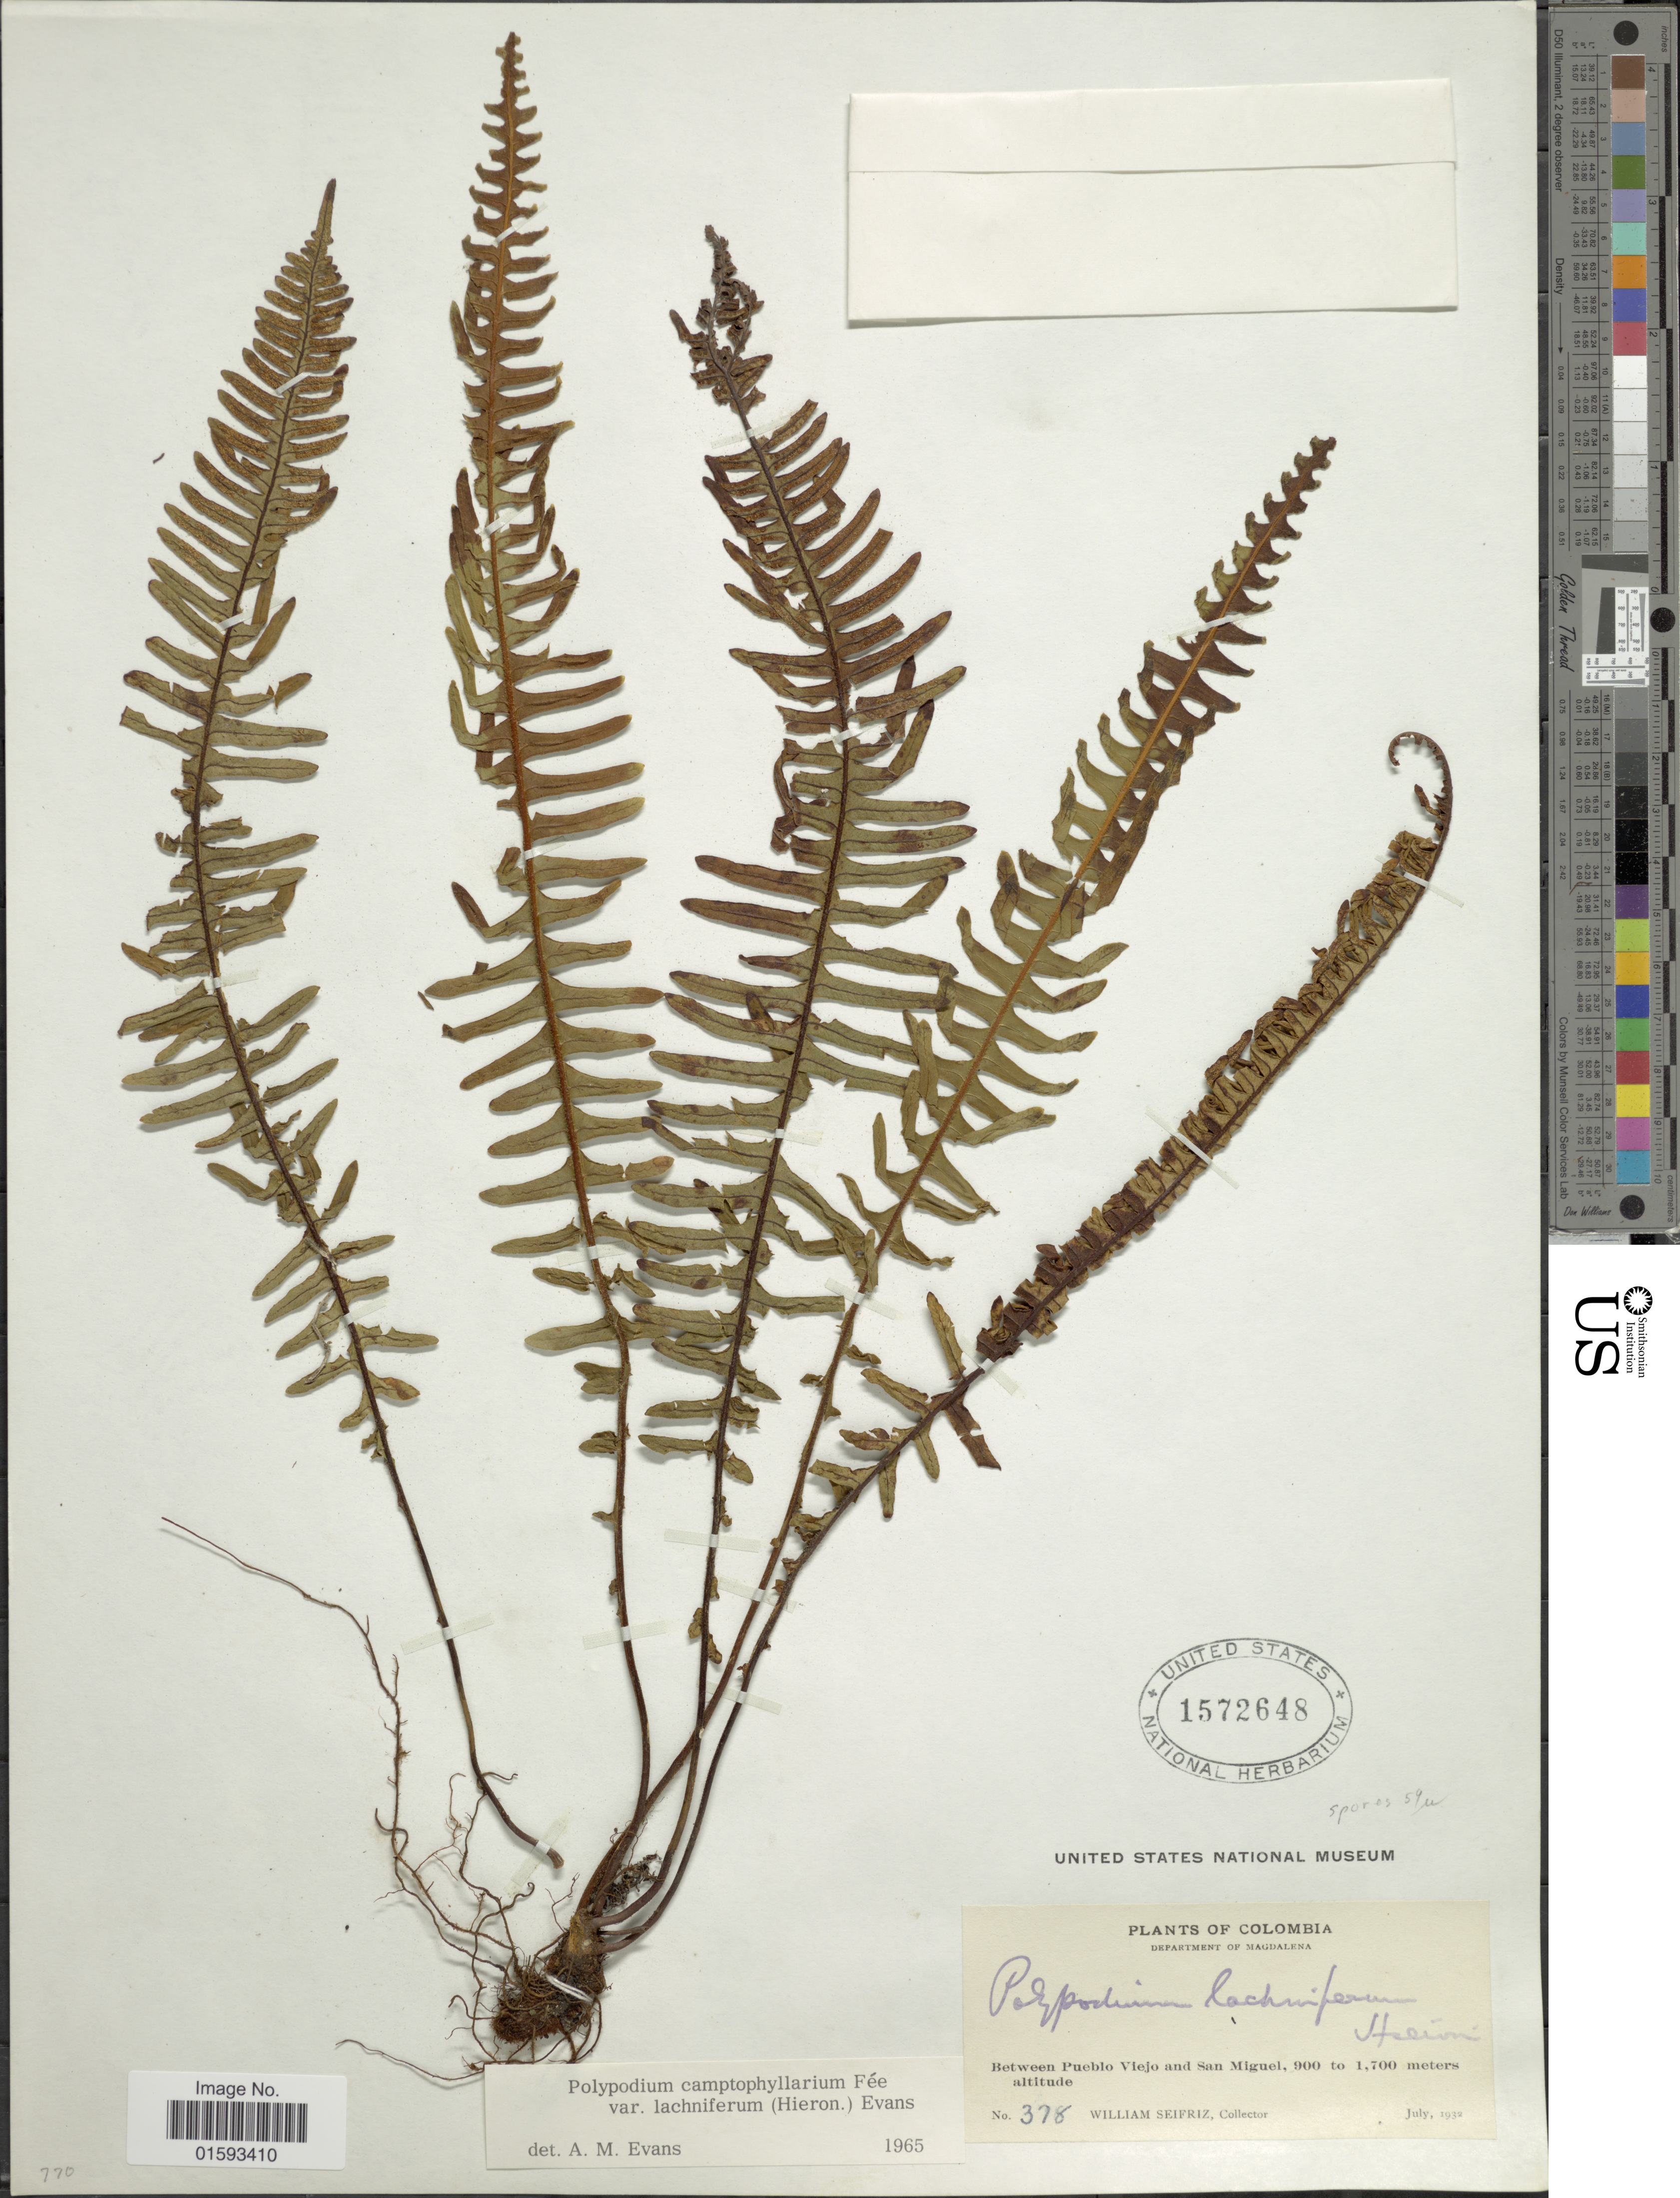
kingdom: Plantae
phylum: Tracheophyta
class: Polypodiopsida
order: Polypodiales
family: Polypodiaceae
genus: Pecluma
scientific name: Pecluma camptophyllaria var. lachnifera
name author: (Hieron.) Lellinger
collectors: W. Seifriz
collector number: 378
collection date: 1932-07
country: Colombia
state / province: Magdalena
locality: Between Pueblo Viejo and San Miguel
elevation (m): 900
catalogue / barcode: US 1572648